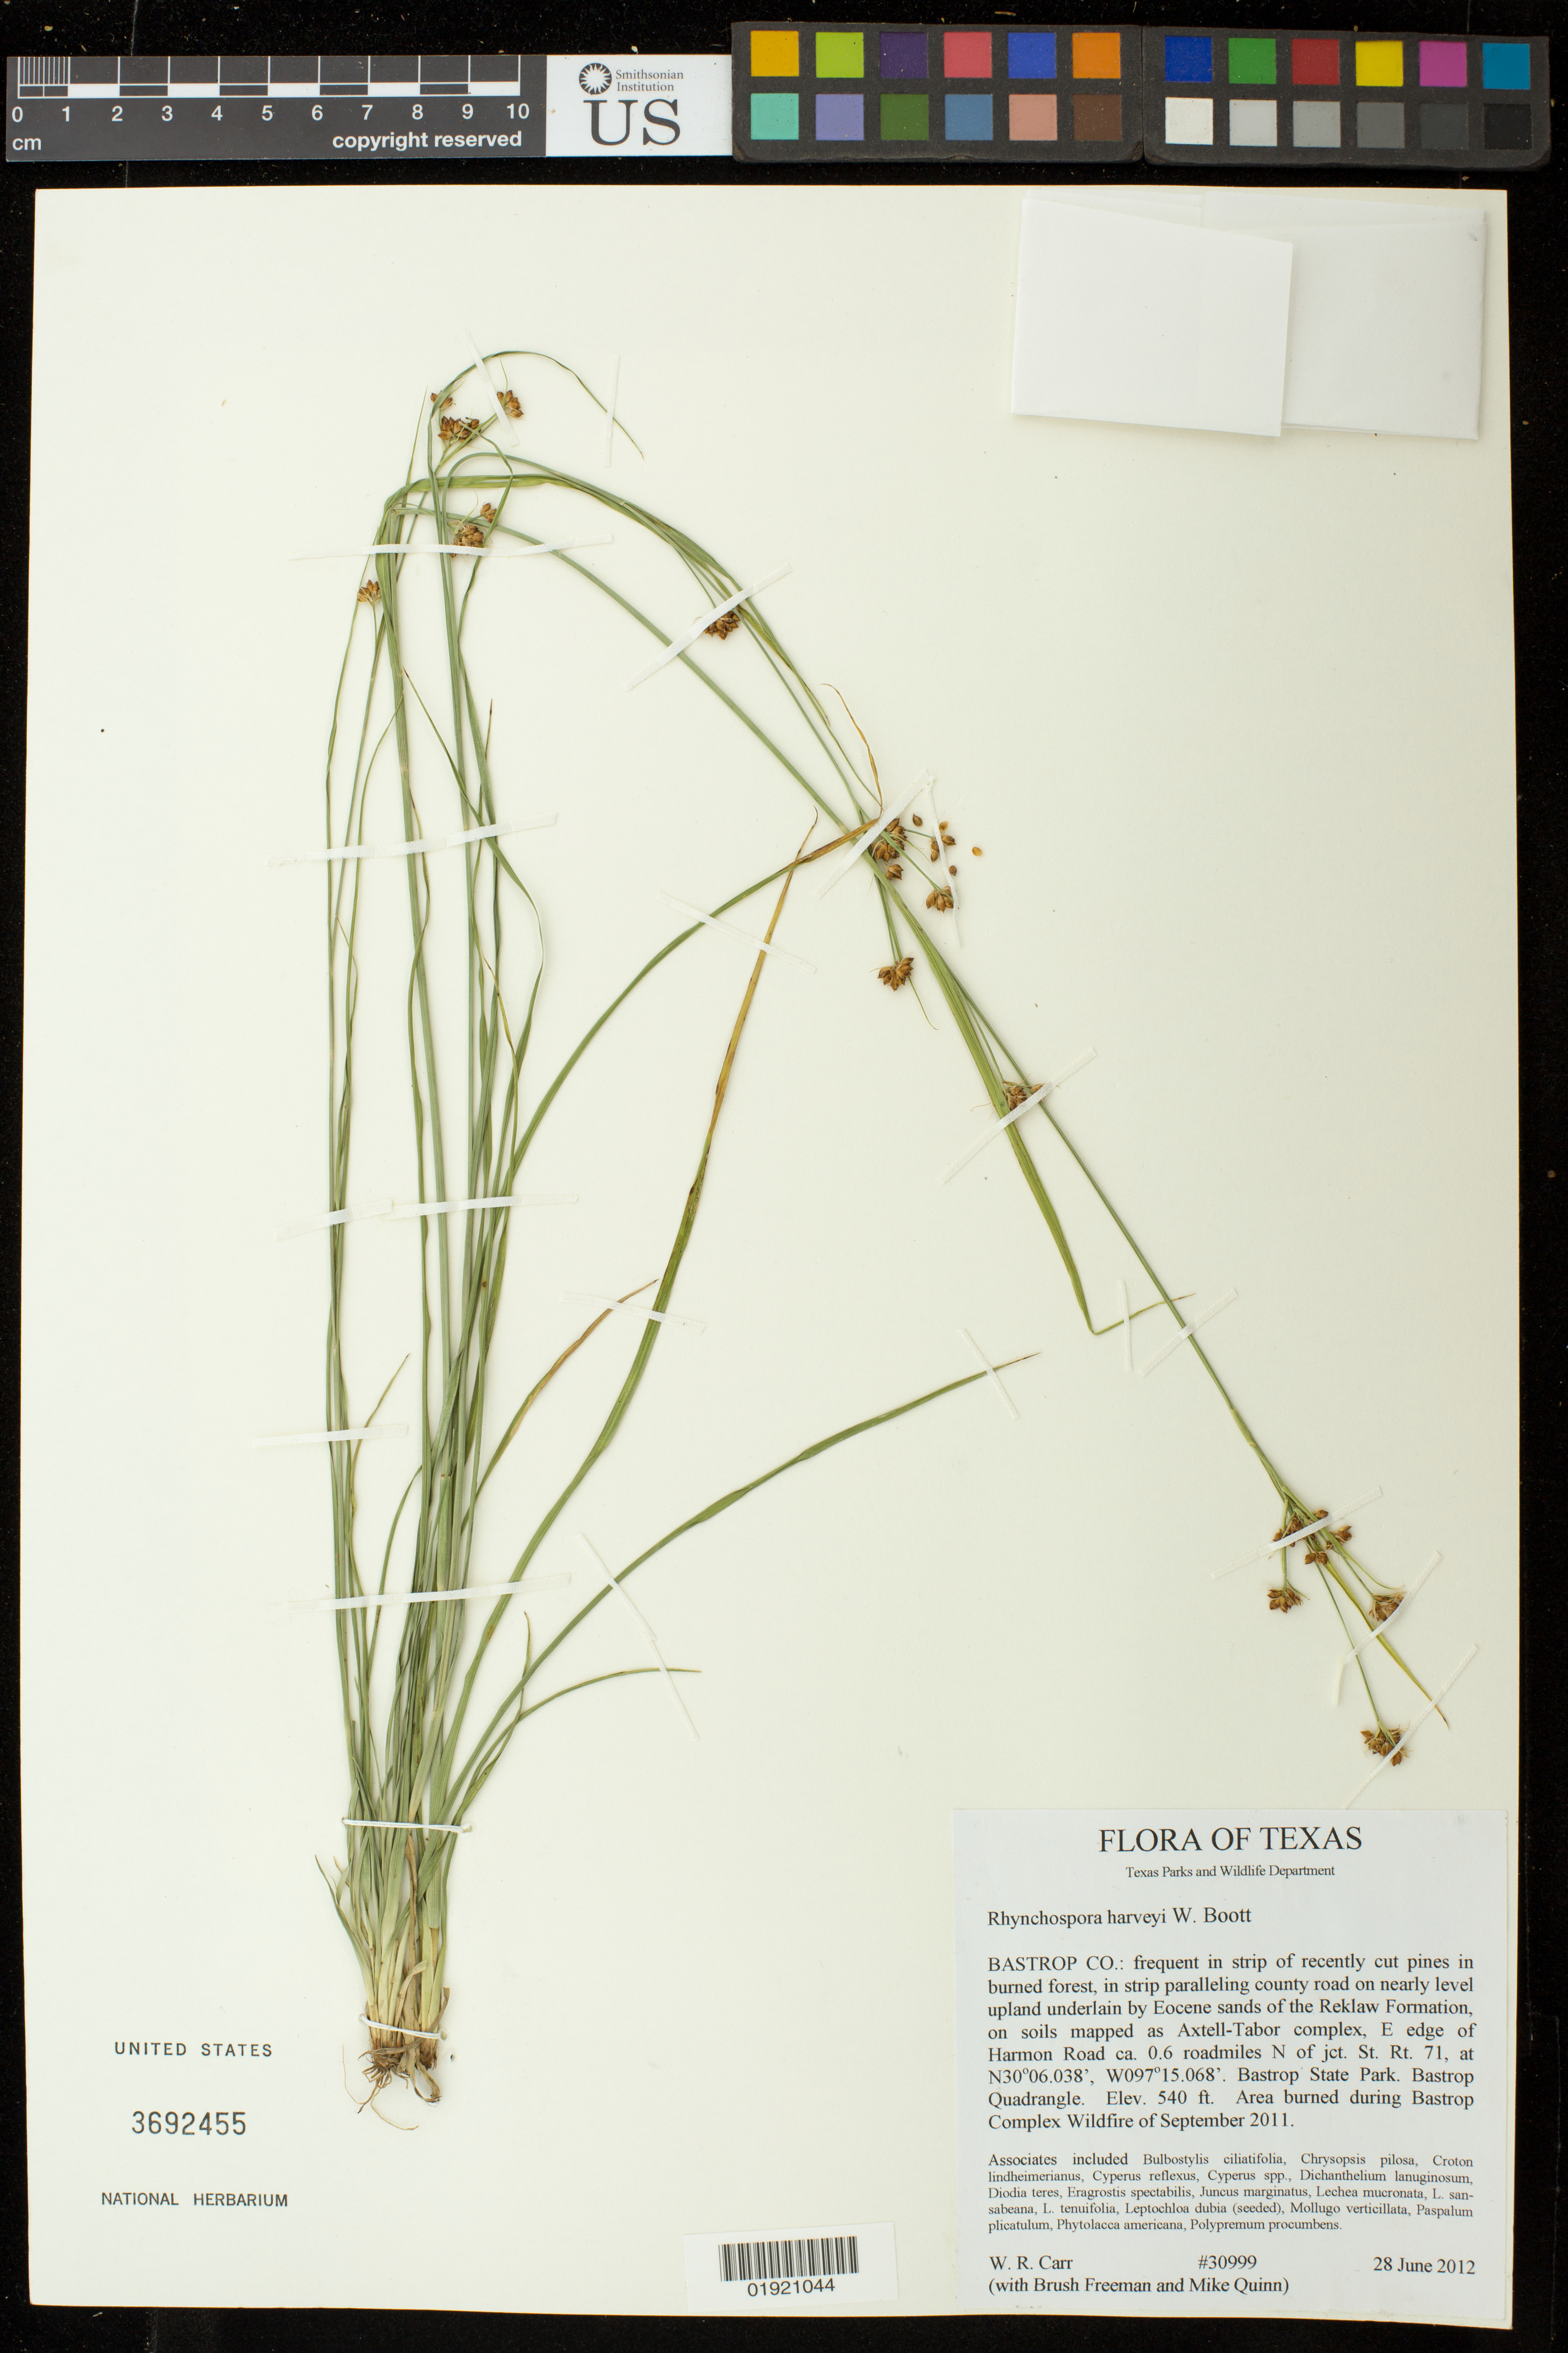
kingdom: Plantae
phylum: Tracheophyta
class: Liliopsida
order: Poales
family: Cyperaceae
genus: Rhynchospora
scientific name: Rhynchospora harveyi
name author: W. Boott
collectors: W. Carr, B. Freeman & M. Quinn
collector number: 30999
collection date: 2012-06-28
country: United States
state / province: Texas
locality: Bastrop Co.: E edge of Harmon Road ca. 0.6 roadmiles N of jct. St. Rt. 71, Bastrop State Park. Smithville NW Quadrangle. Area burned during Bastrop Complex Wildfire of September 2011.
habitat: Frequent in strip of recently cut pines in burned forest, in strip paralleling county road on nearly level upland underlain by Eocene sands of the Reklaw Formation, on soils mapped as Axtell-Tabor complex.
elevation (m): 165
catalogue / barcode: US 3692455